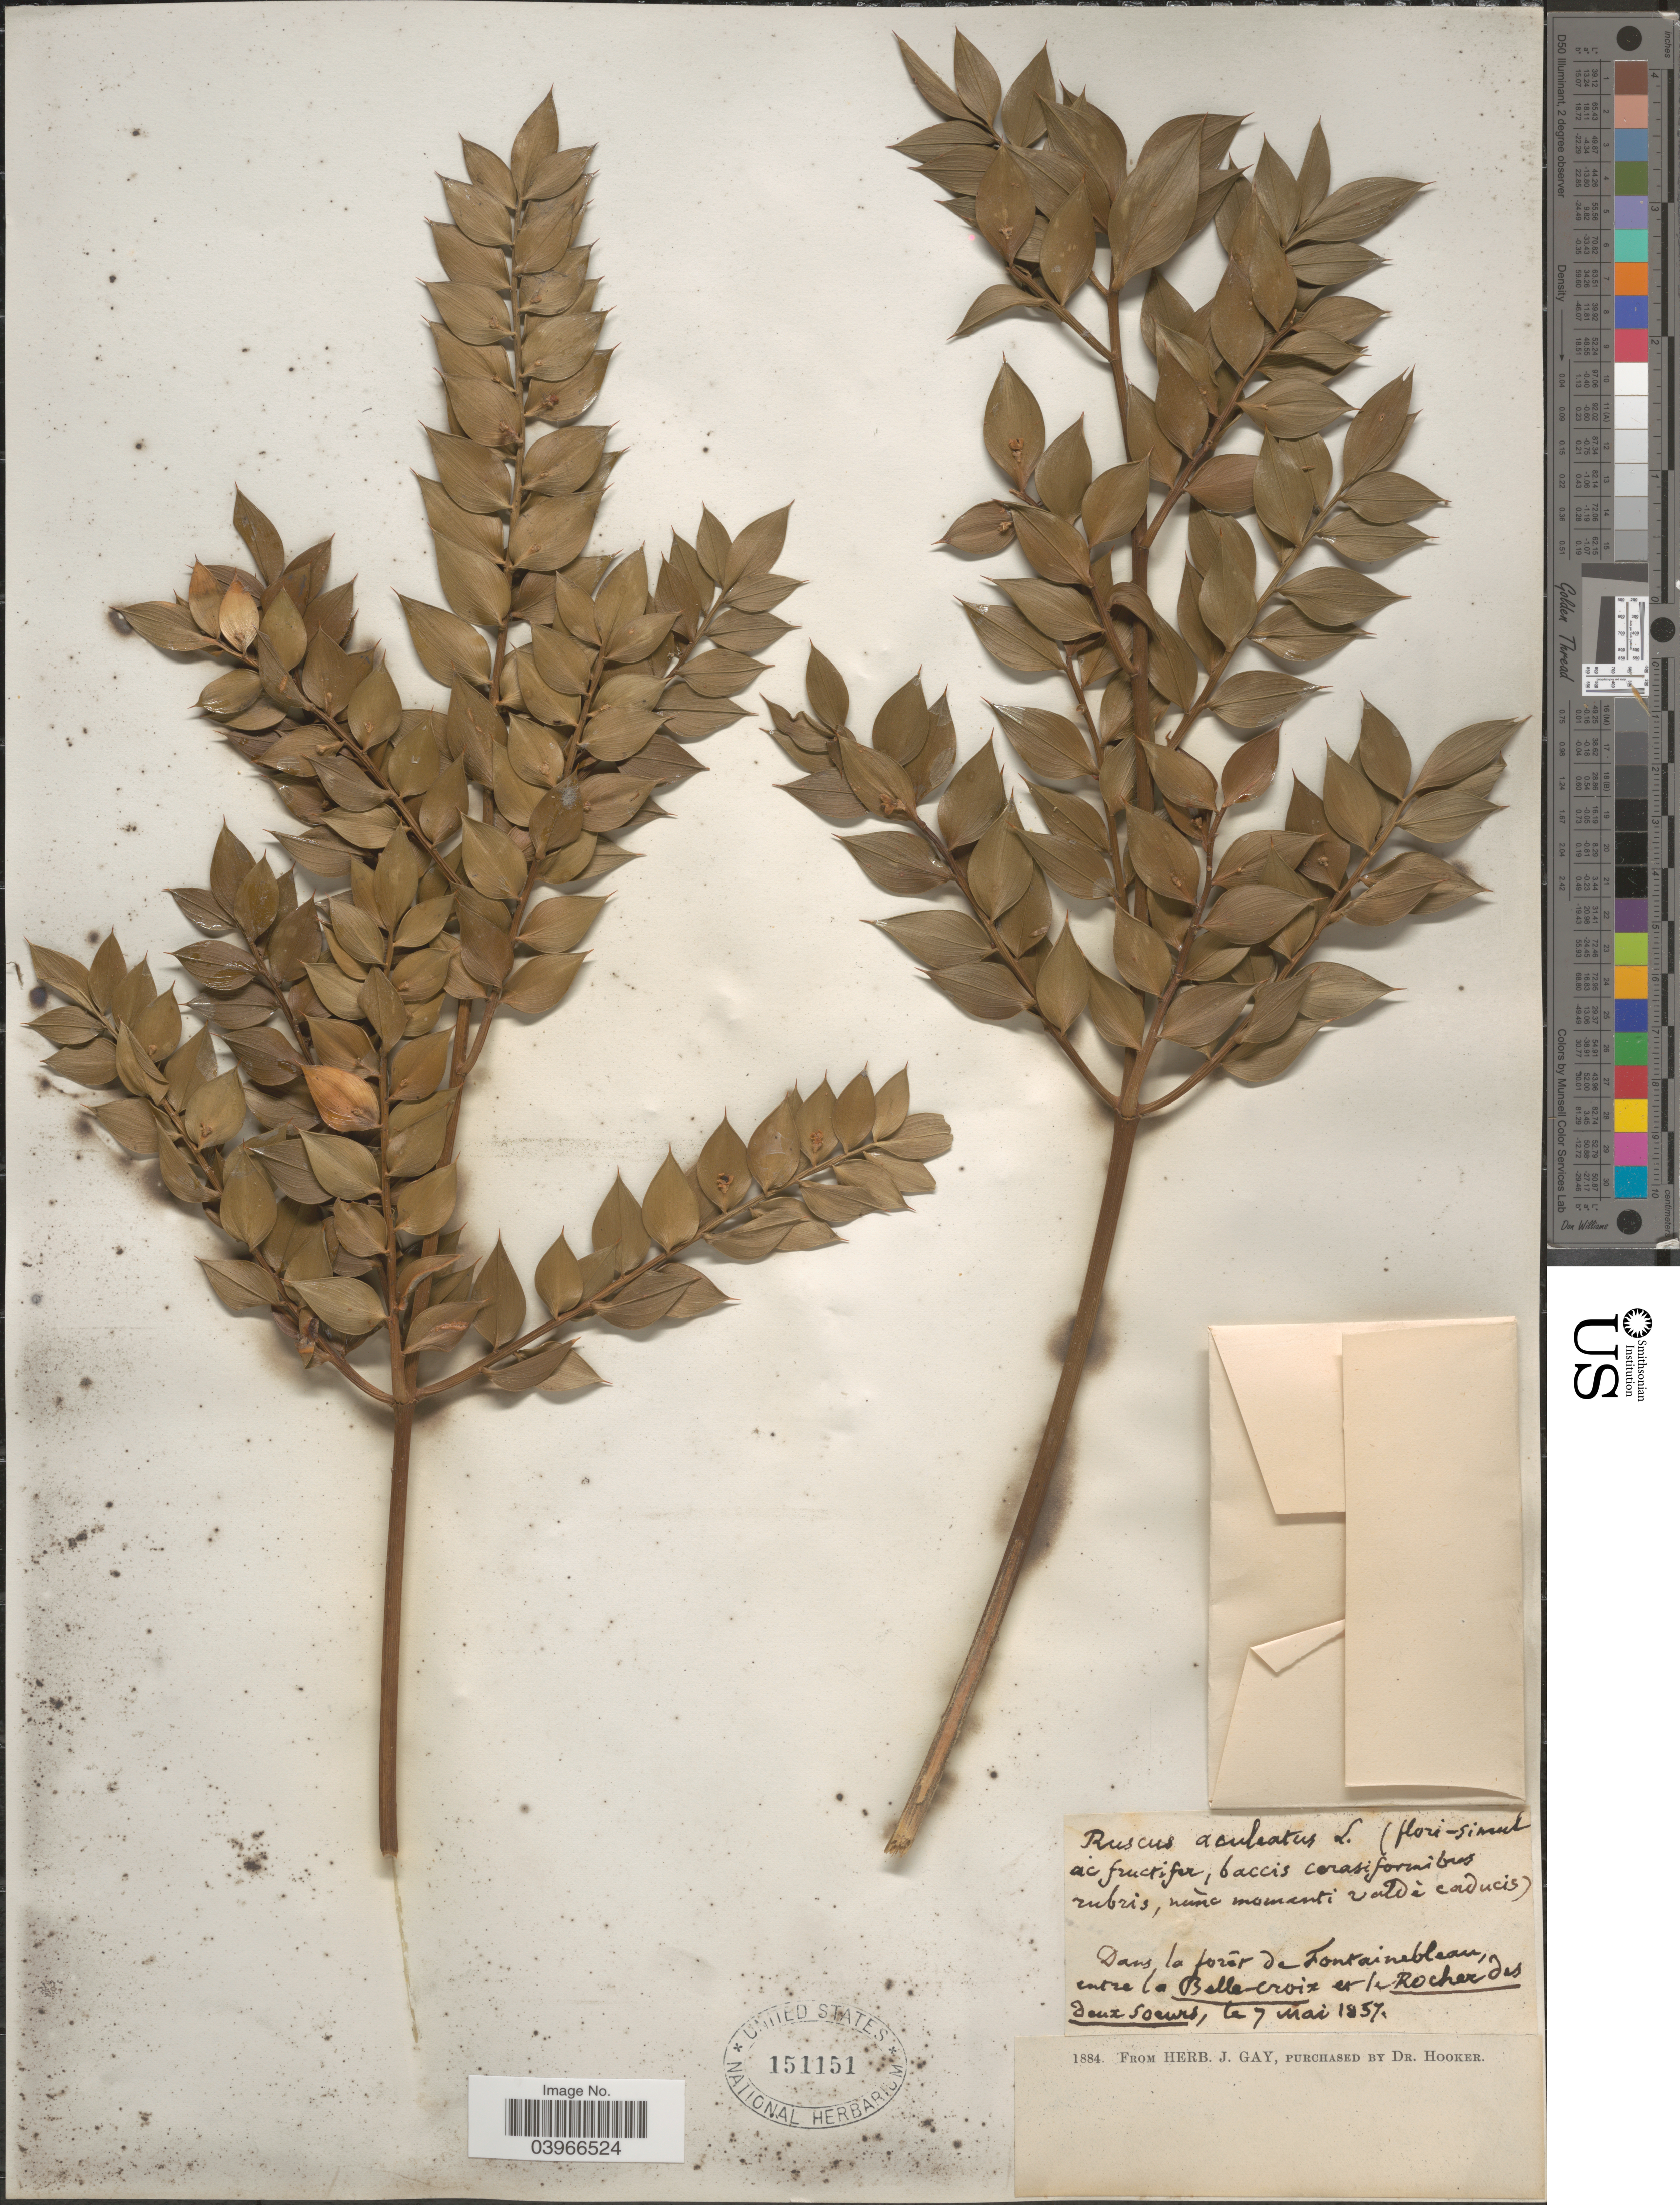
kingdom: Plantae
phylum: Tracheophyta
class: Liliopsida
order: Asparagales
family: Asparagaceae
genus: Ruscus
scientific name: Ruscus aculeatus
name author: L.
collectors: ex herb. J. Gay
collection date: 1857-05-07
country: France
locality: Dans la forêt de Fontainebleau, entre la Belle-croix et le Rocher des deux Soeurs.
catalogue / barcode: US 151151